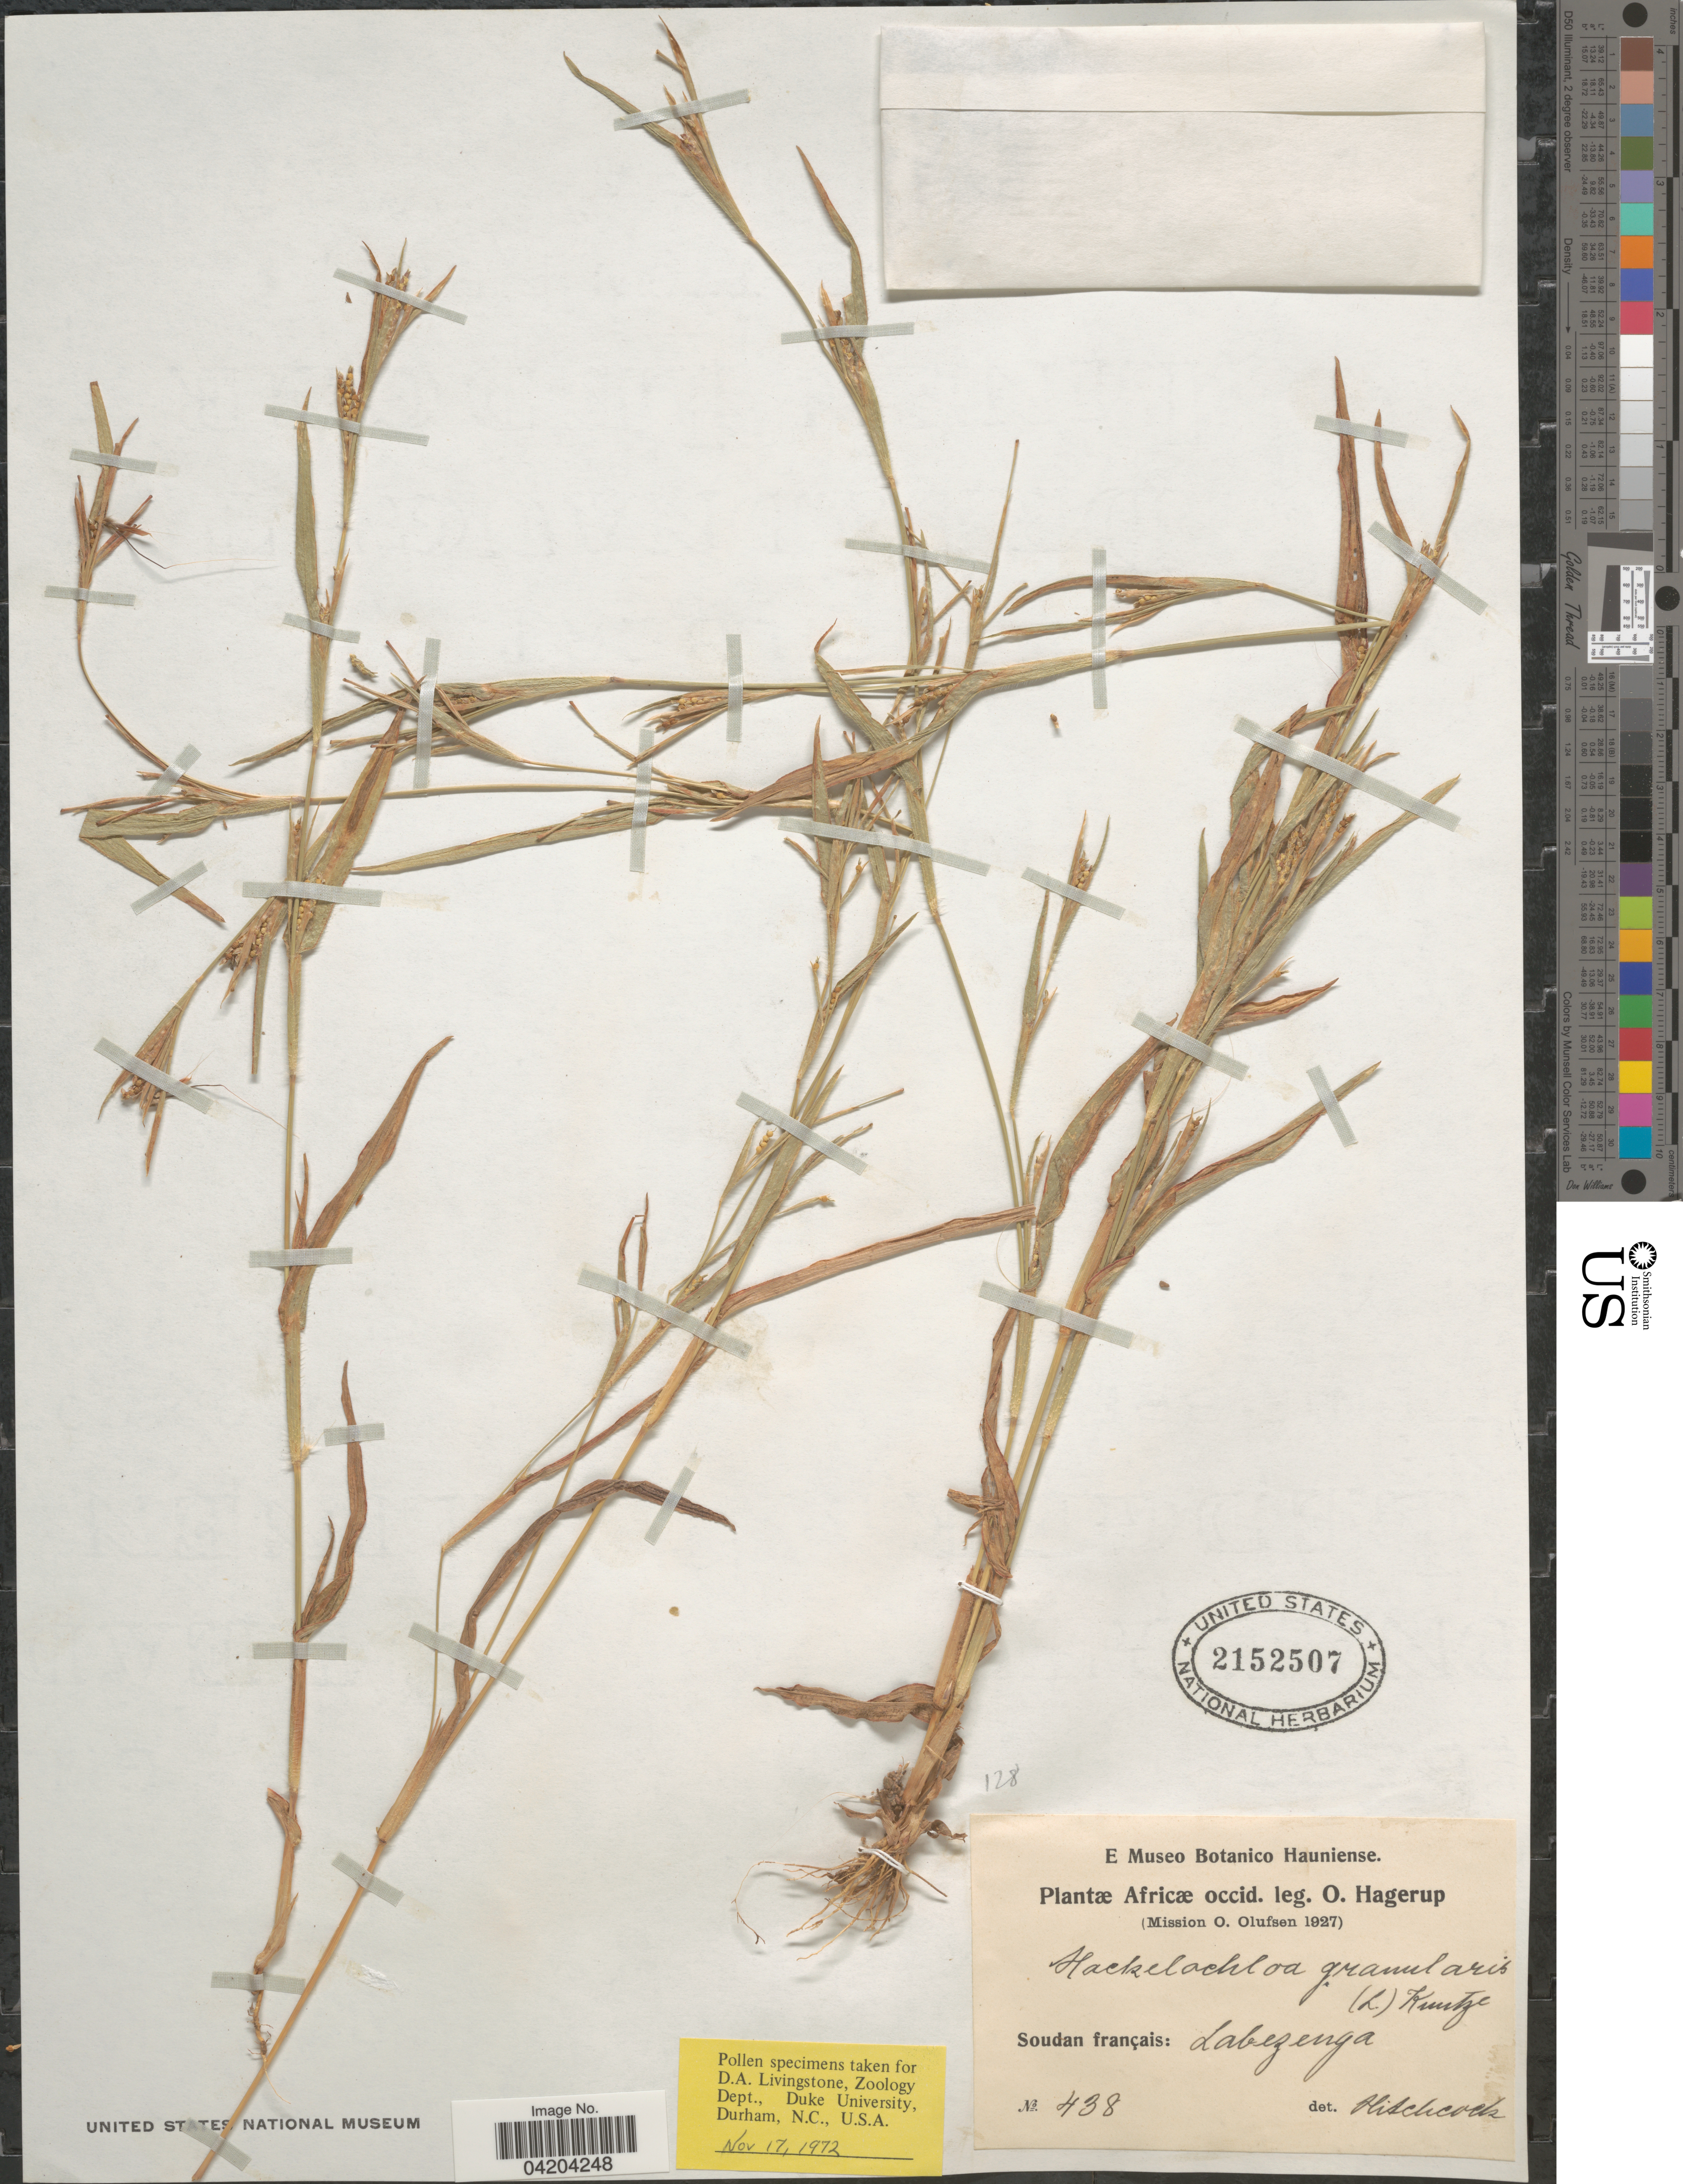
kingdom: Plantae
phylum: Tracheophyta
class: Liliopsida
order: Poales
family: Poaceae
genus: Mnesithea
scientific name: Mnesithea granularis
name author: (L.) de Koning & Sosef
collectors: O. Hagerup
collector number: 438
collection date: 1927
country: Mali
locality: Africæ occid. (Mission O. Olufsen 1927). Soudan français: Labezenga.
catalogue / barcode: US 2152507